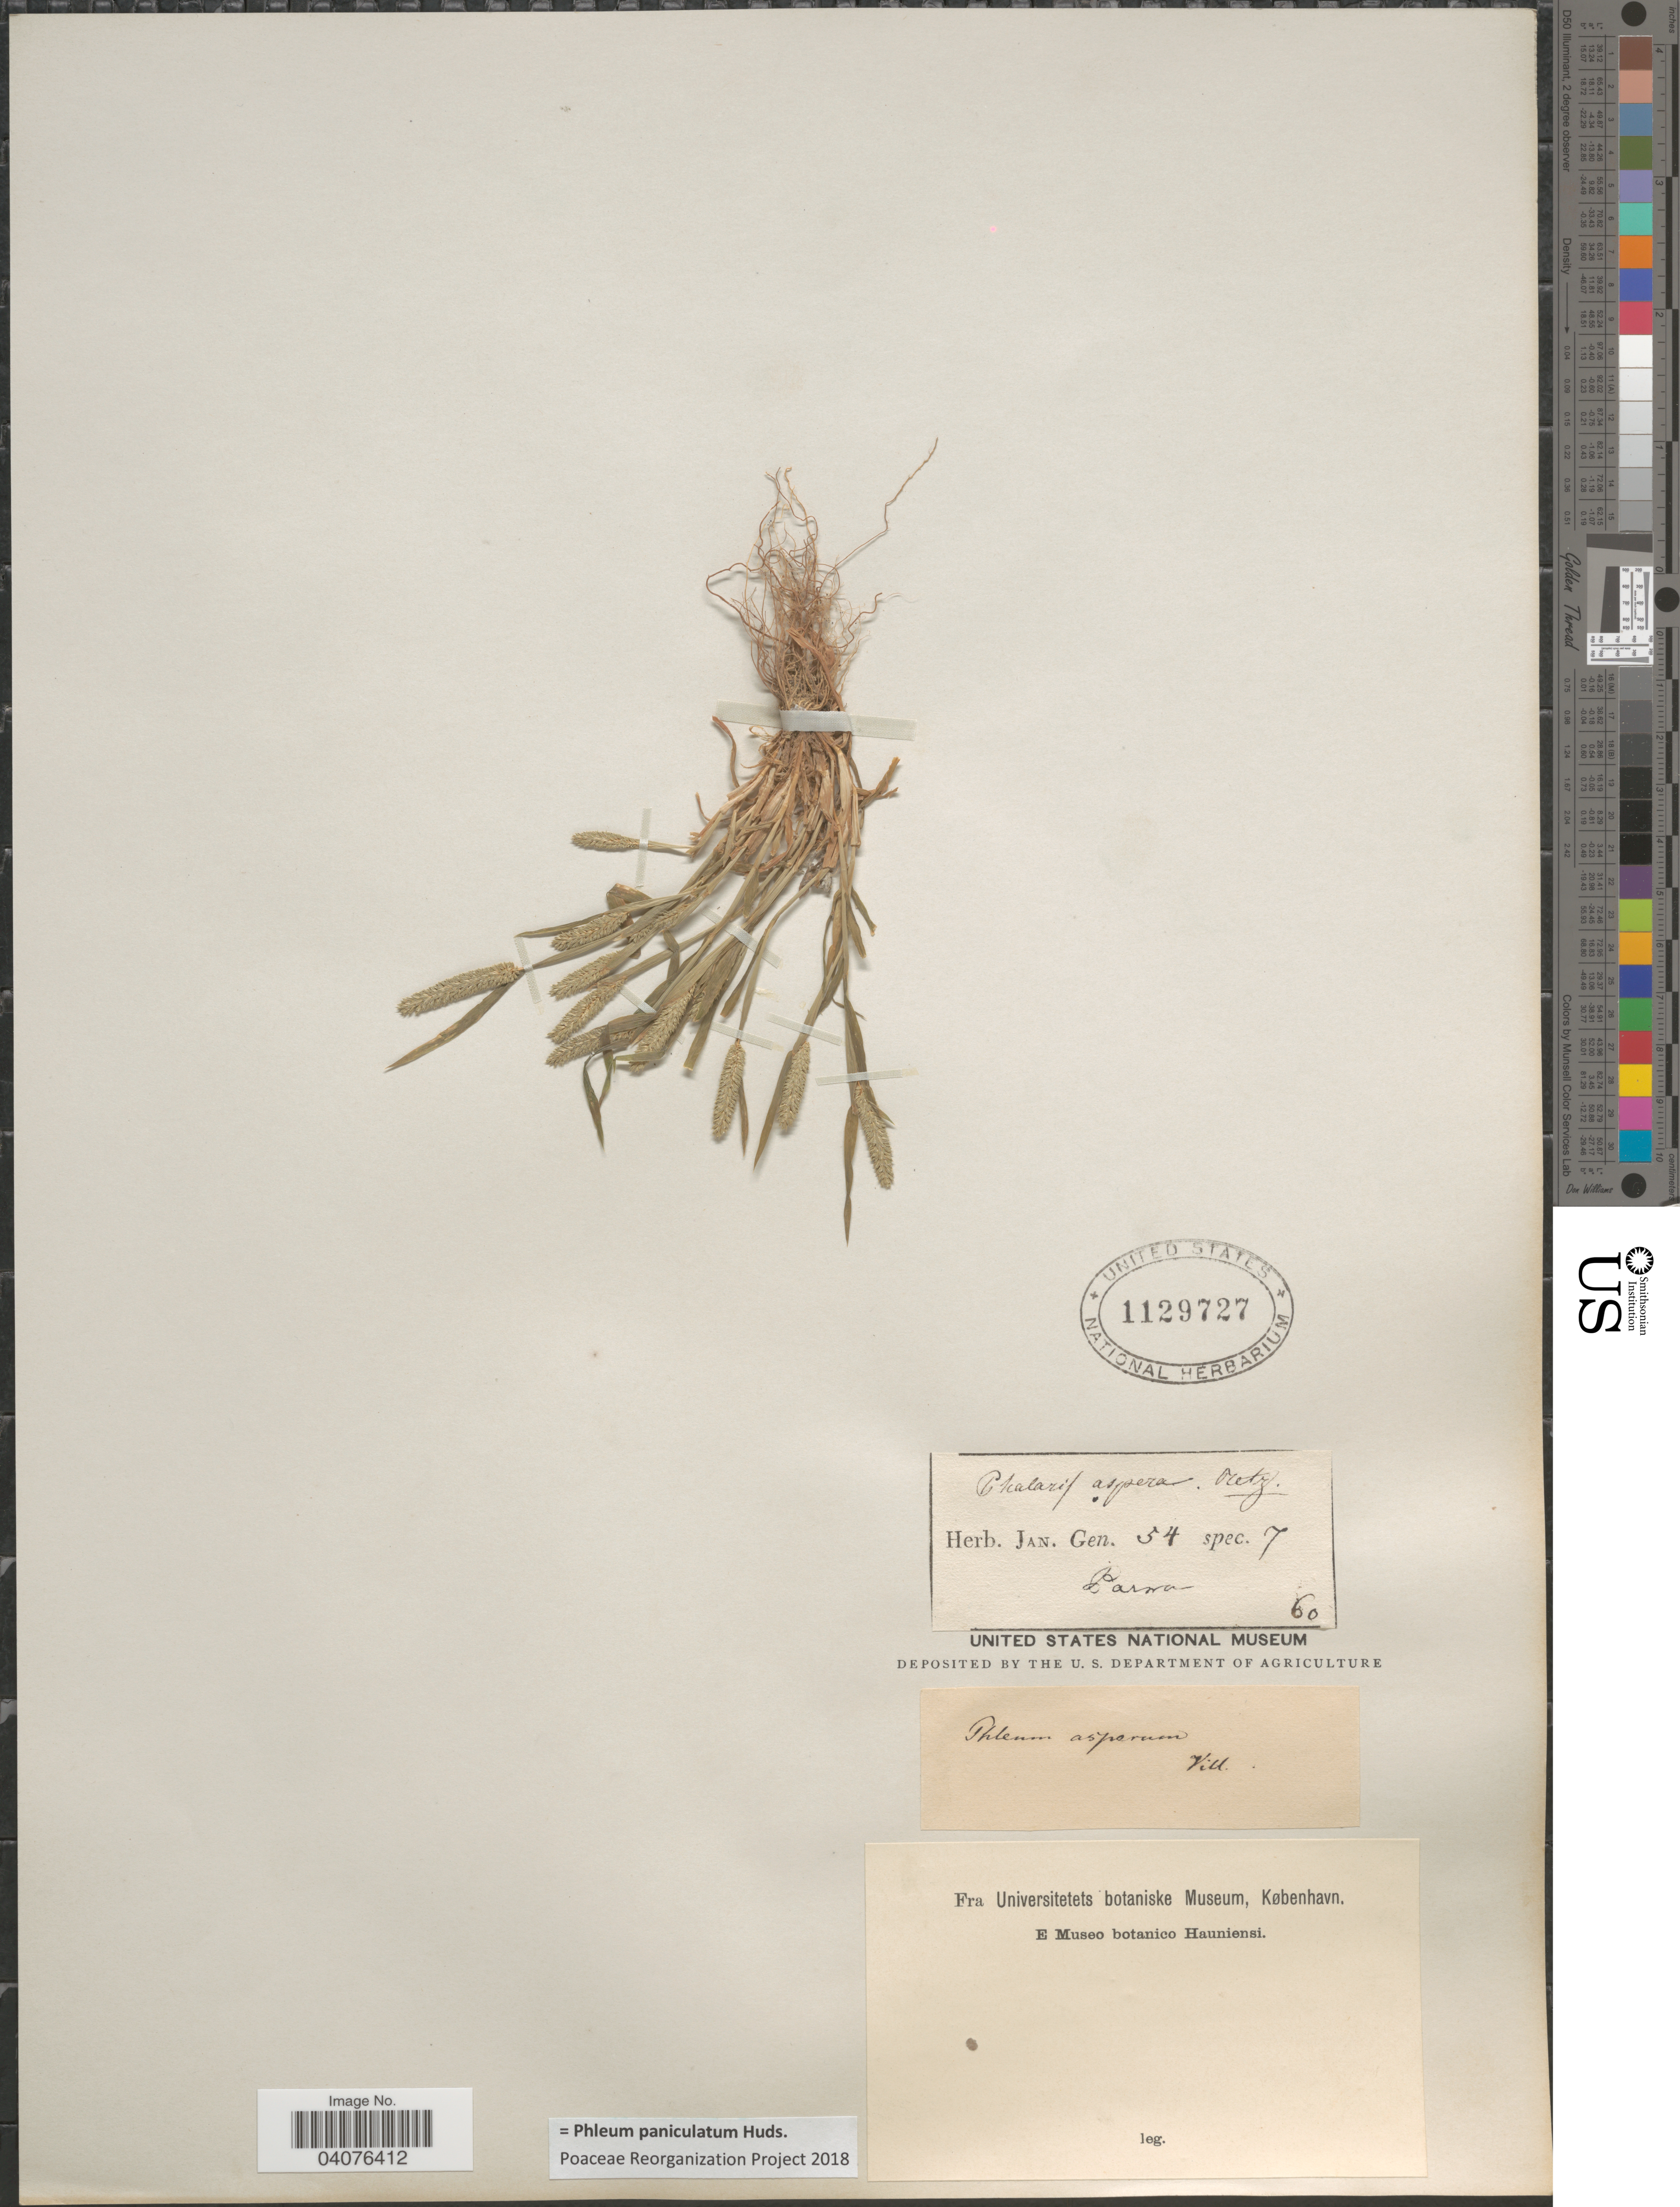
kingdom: Plantae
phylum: Tracheophyta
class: Liliopsida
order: Poales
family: Poaceae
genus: Phleum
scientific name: Phleum paniculatum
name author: Huds.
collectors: Ex herb. Jan.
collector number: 60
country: Italy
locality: Parma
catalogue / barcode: US 1129727